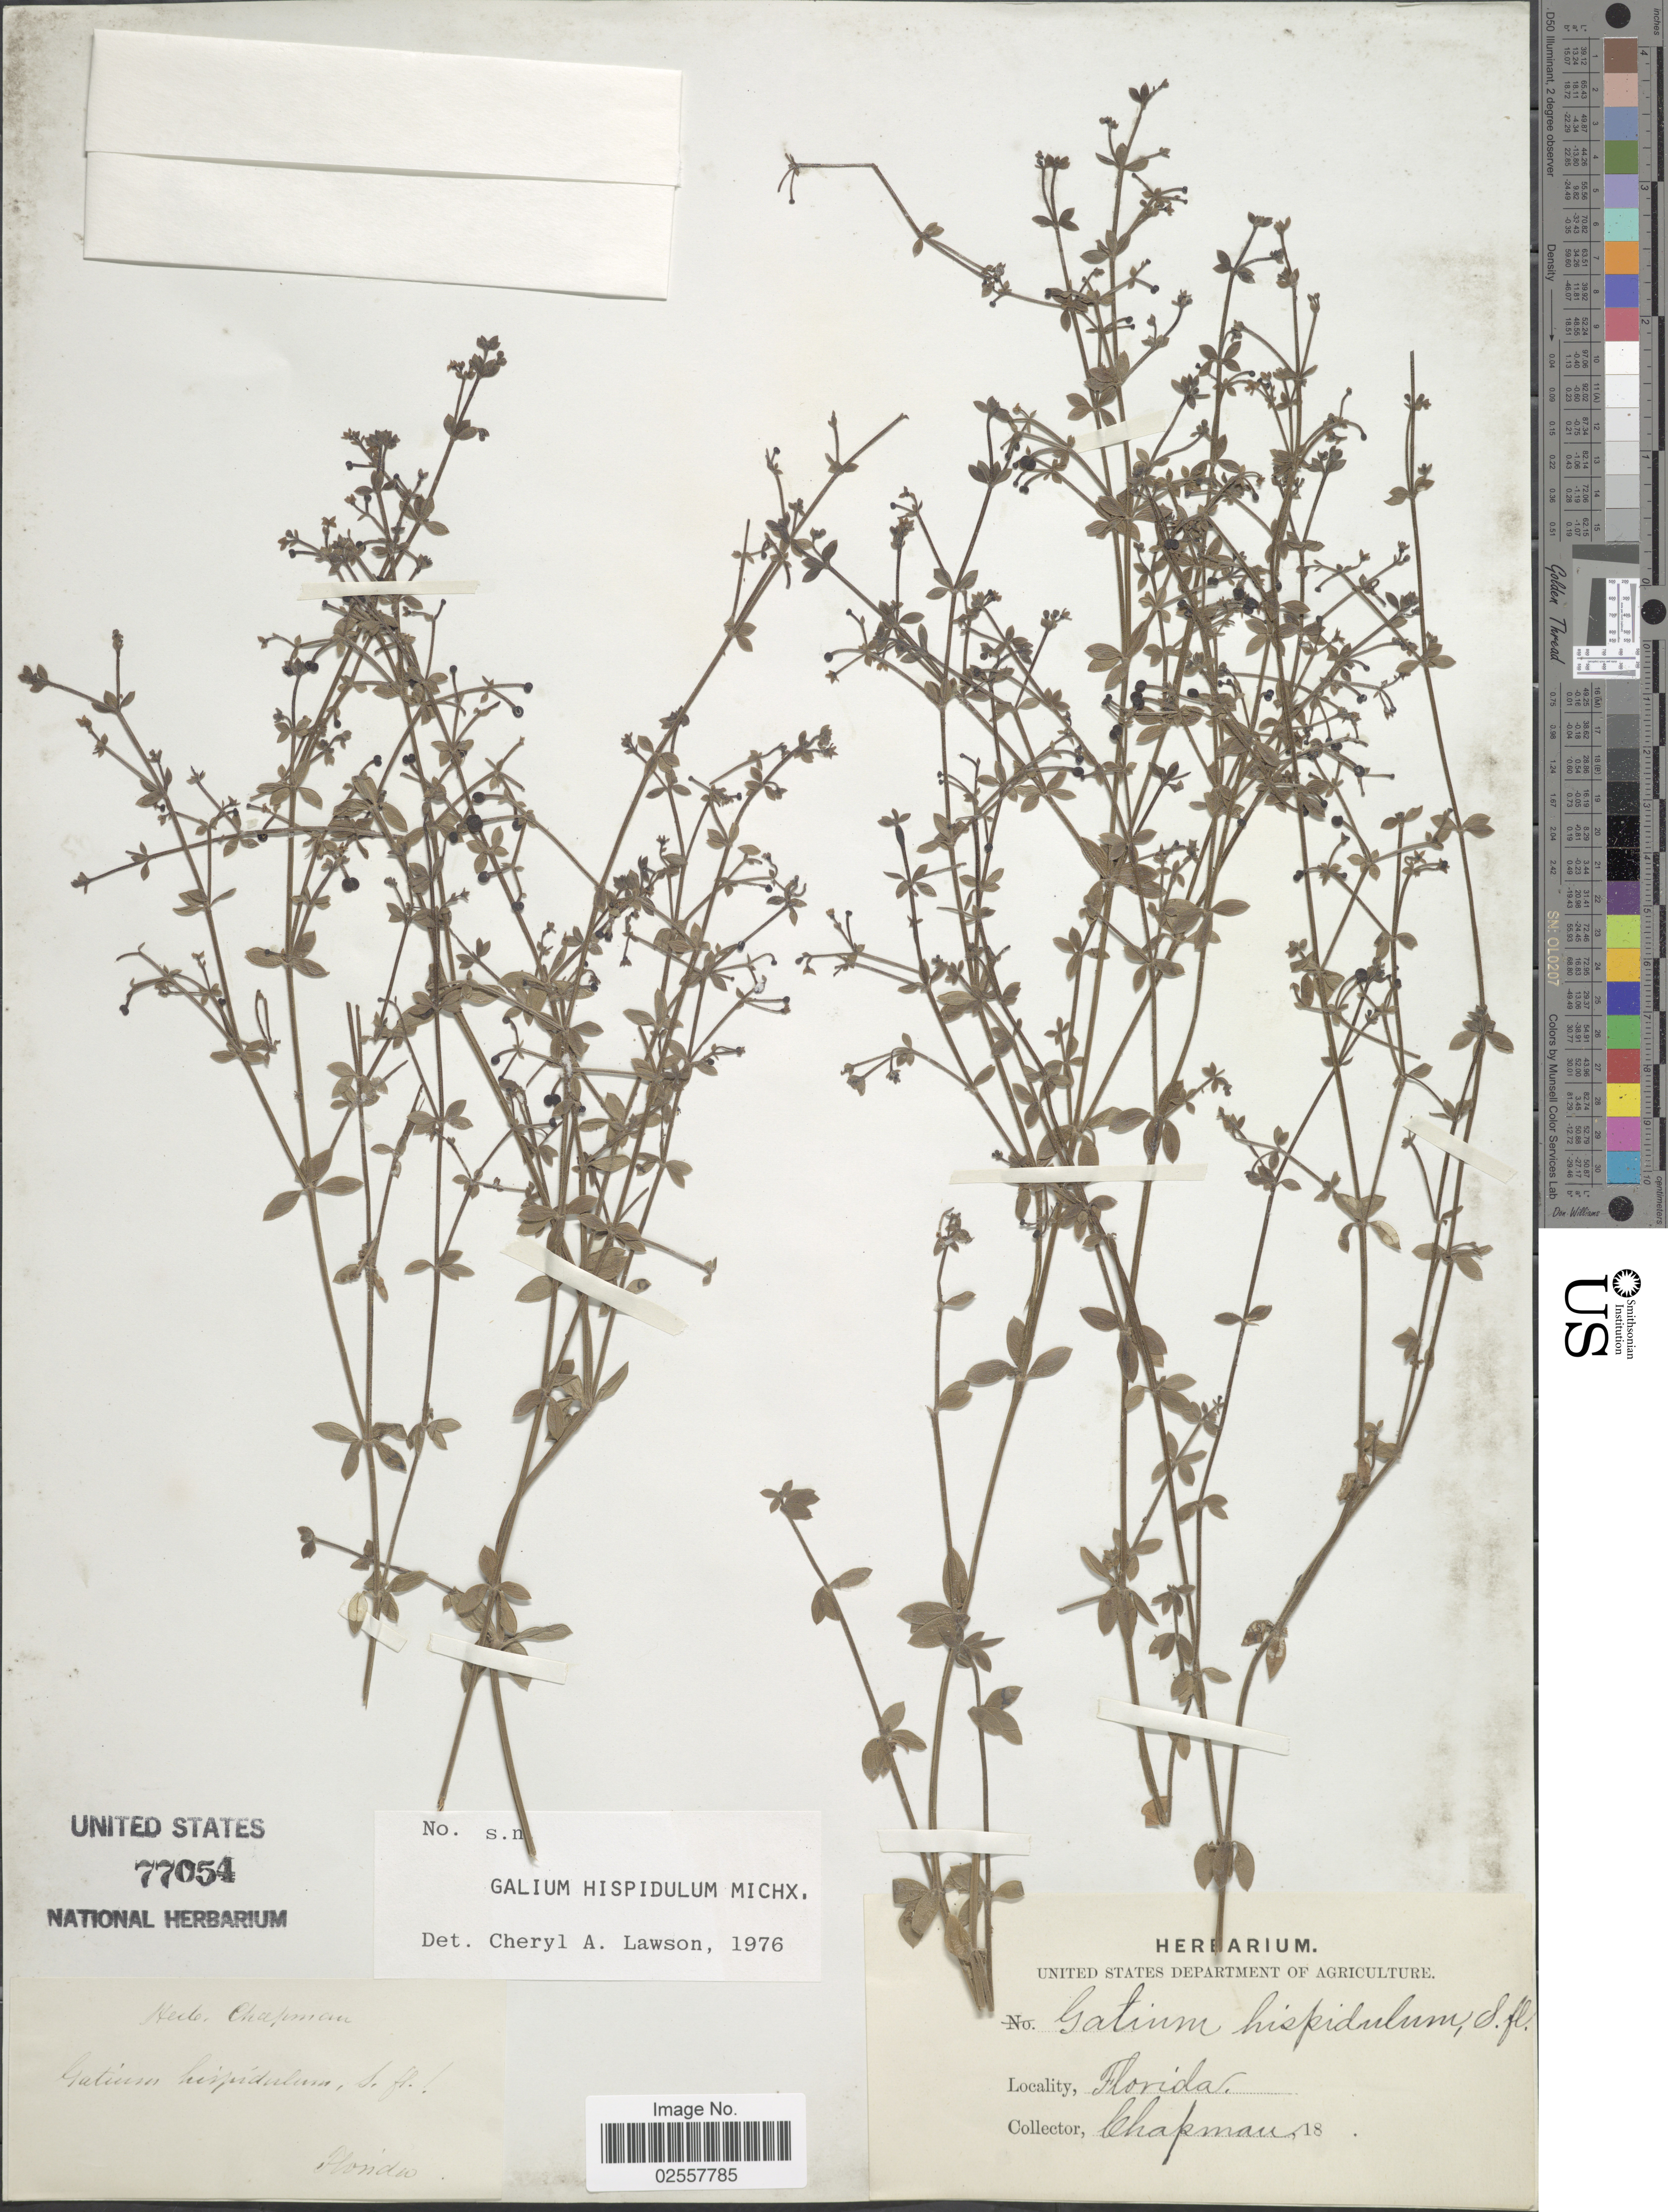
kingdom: Plantae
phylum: Tracheophyta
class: Magnoliopsida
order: Gentianales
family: Rubiaceae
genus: Galium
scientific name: Galium hispidulum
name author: Michx.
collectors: A. Chapman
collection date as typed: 18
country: United States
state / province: Florida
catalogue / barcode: US 77054